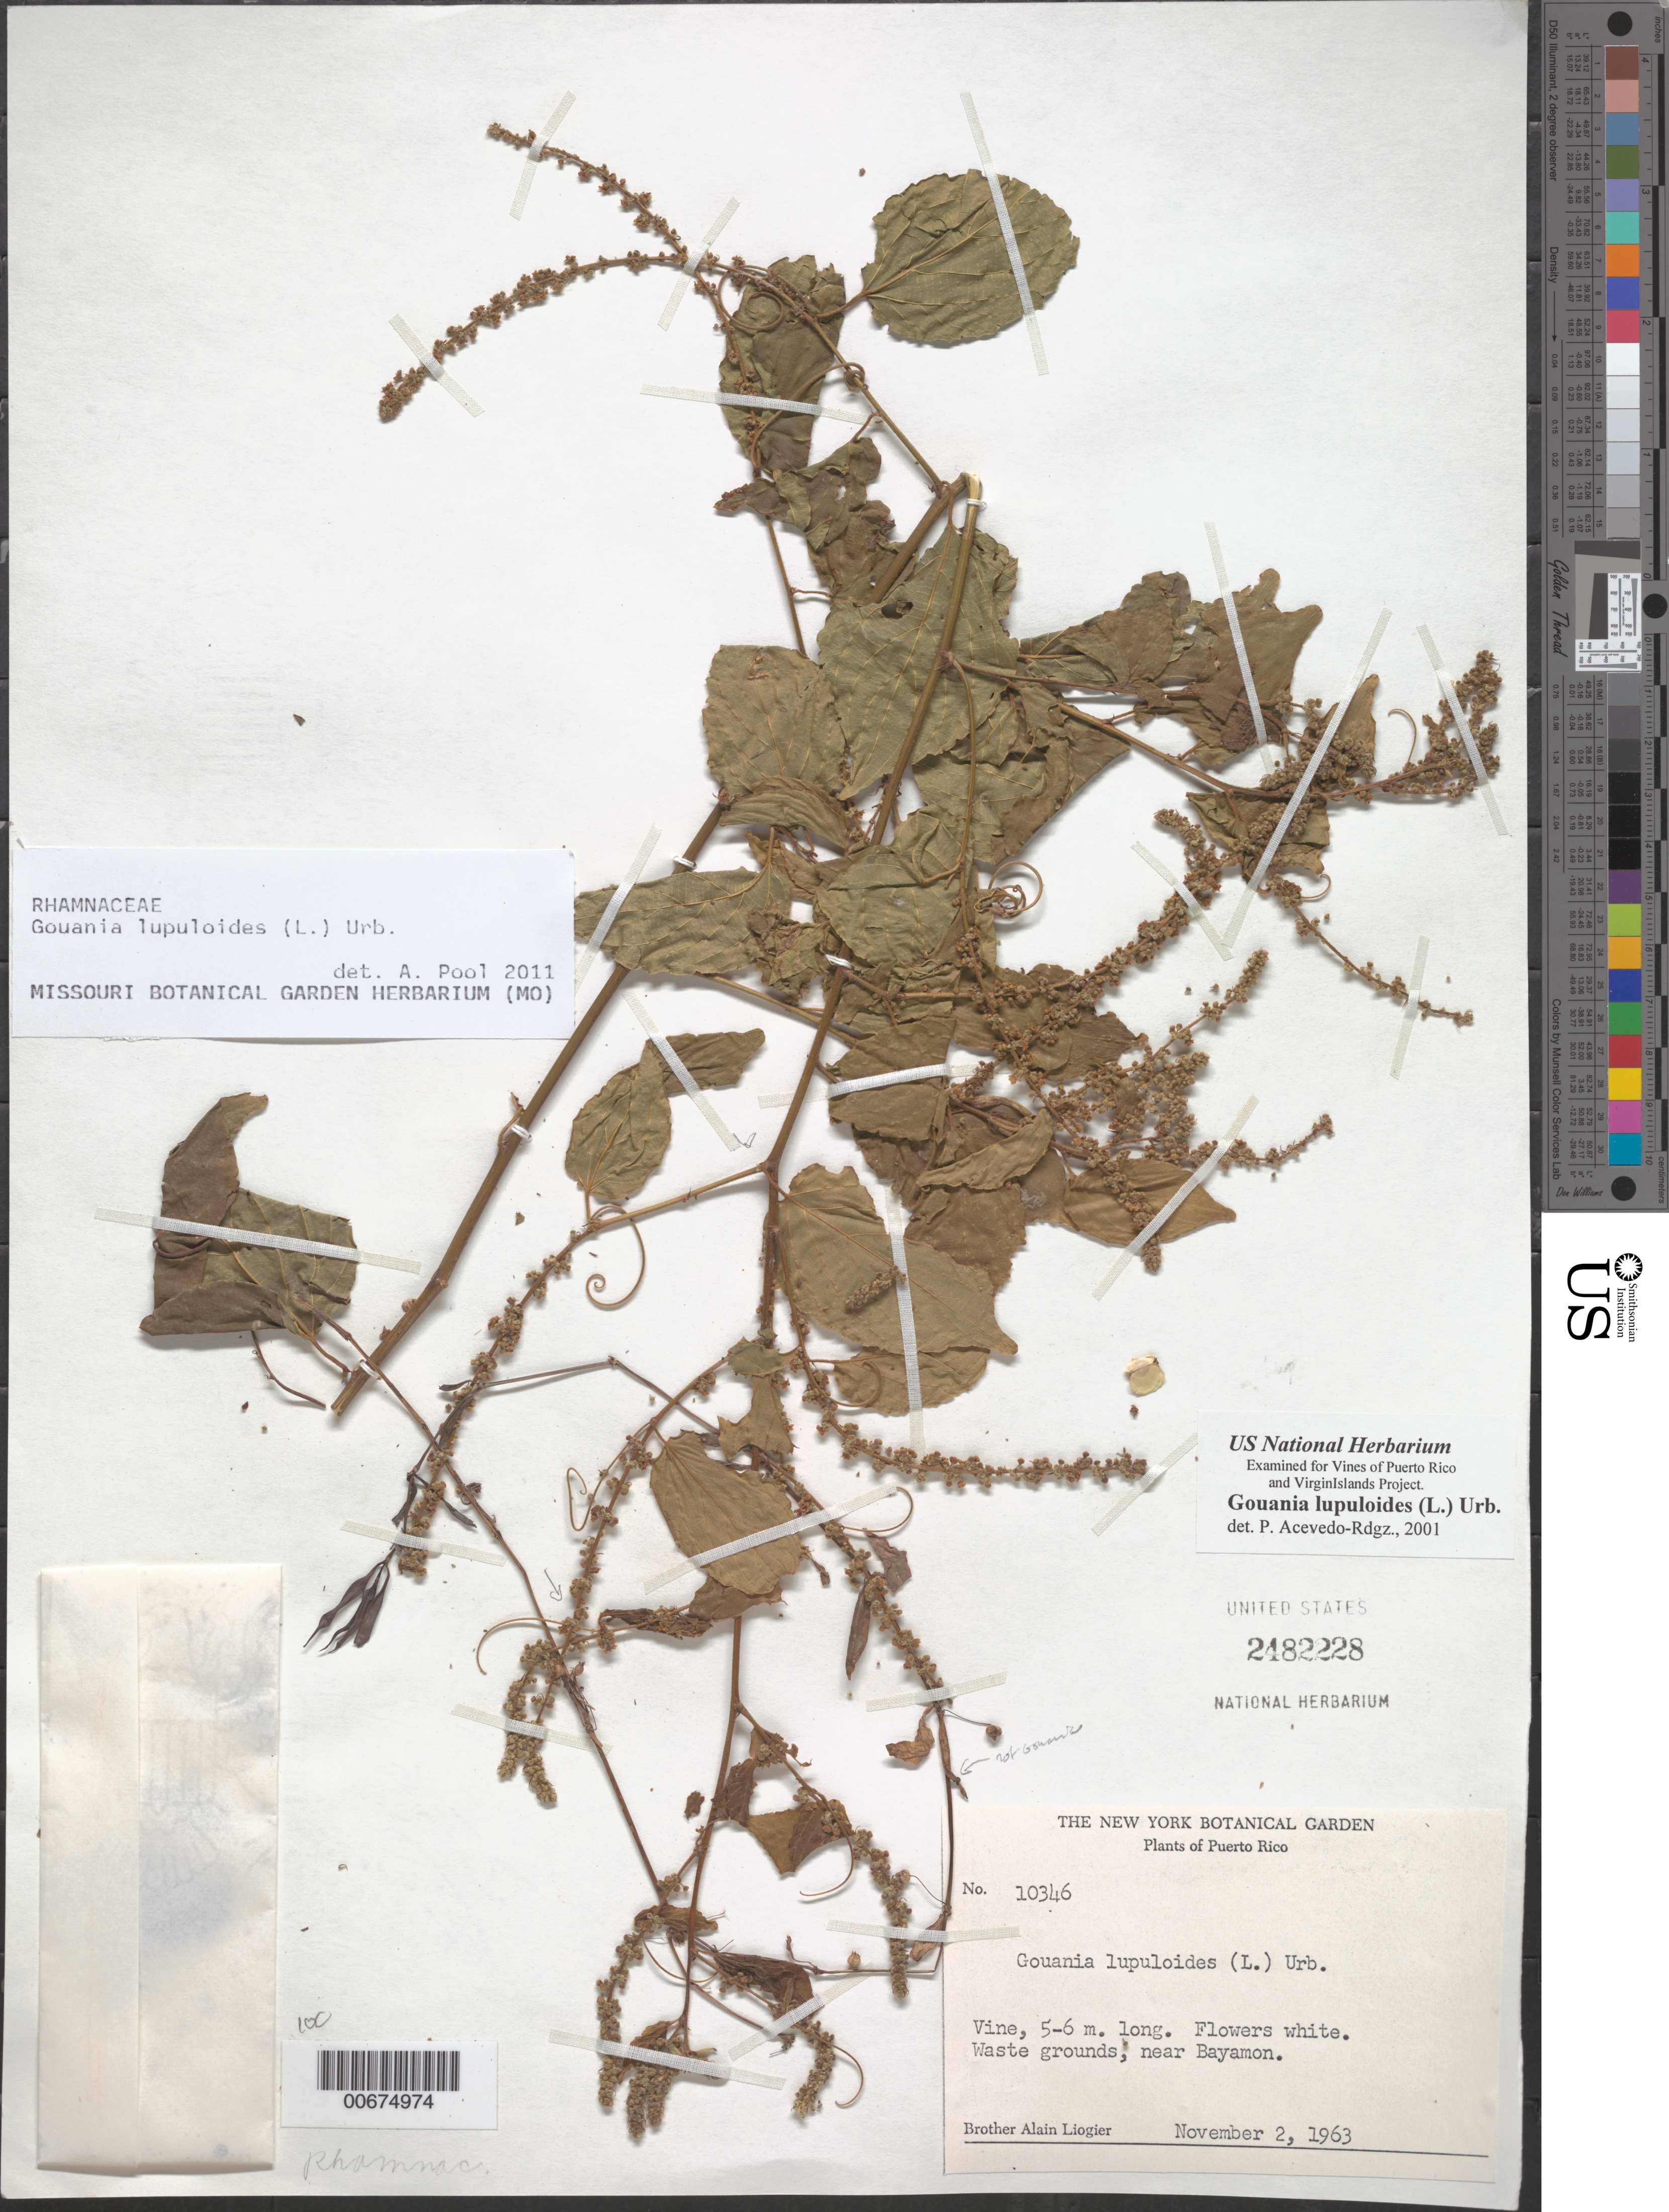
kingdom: Plantae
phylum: Tracheophyta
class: Magnoliopsida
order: Rosales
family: Rhamnaceae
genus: Gouania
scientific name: Gouania lupuloides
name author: (L.) Urb.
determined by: Pool, A., (MO), Missouri Botanical Garden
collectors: A. H. Liogier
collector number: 10346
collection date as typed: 02 Nov 1963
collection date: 1963-11-02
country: Puerto Rico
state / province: Bayamón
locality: near Bayamon. Waste grounds.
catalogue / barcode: US 2482228